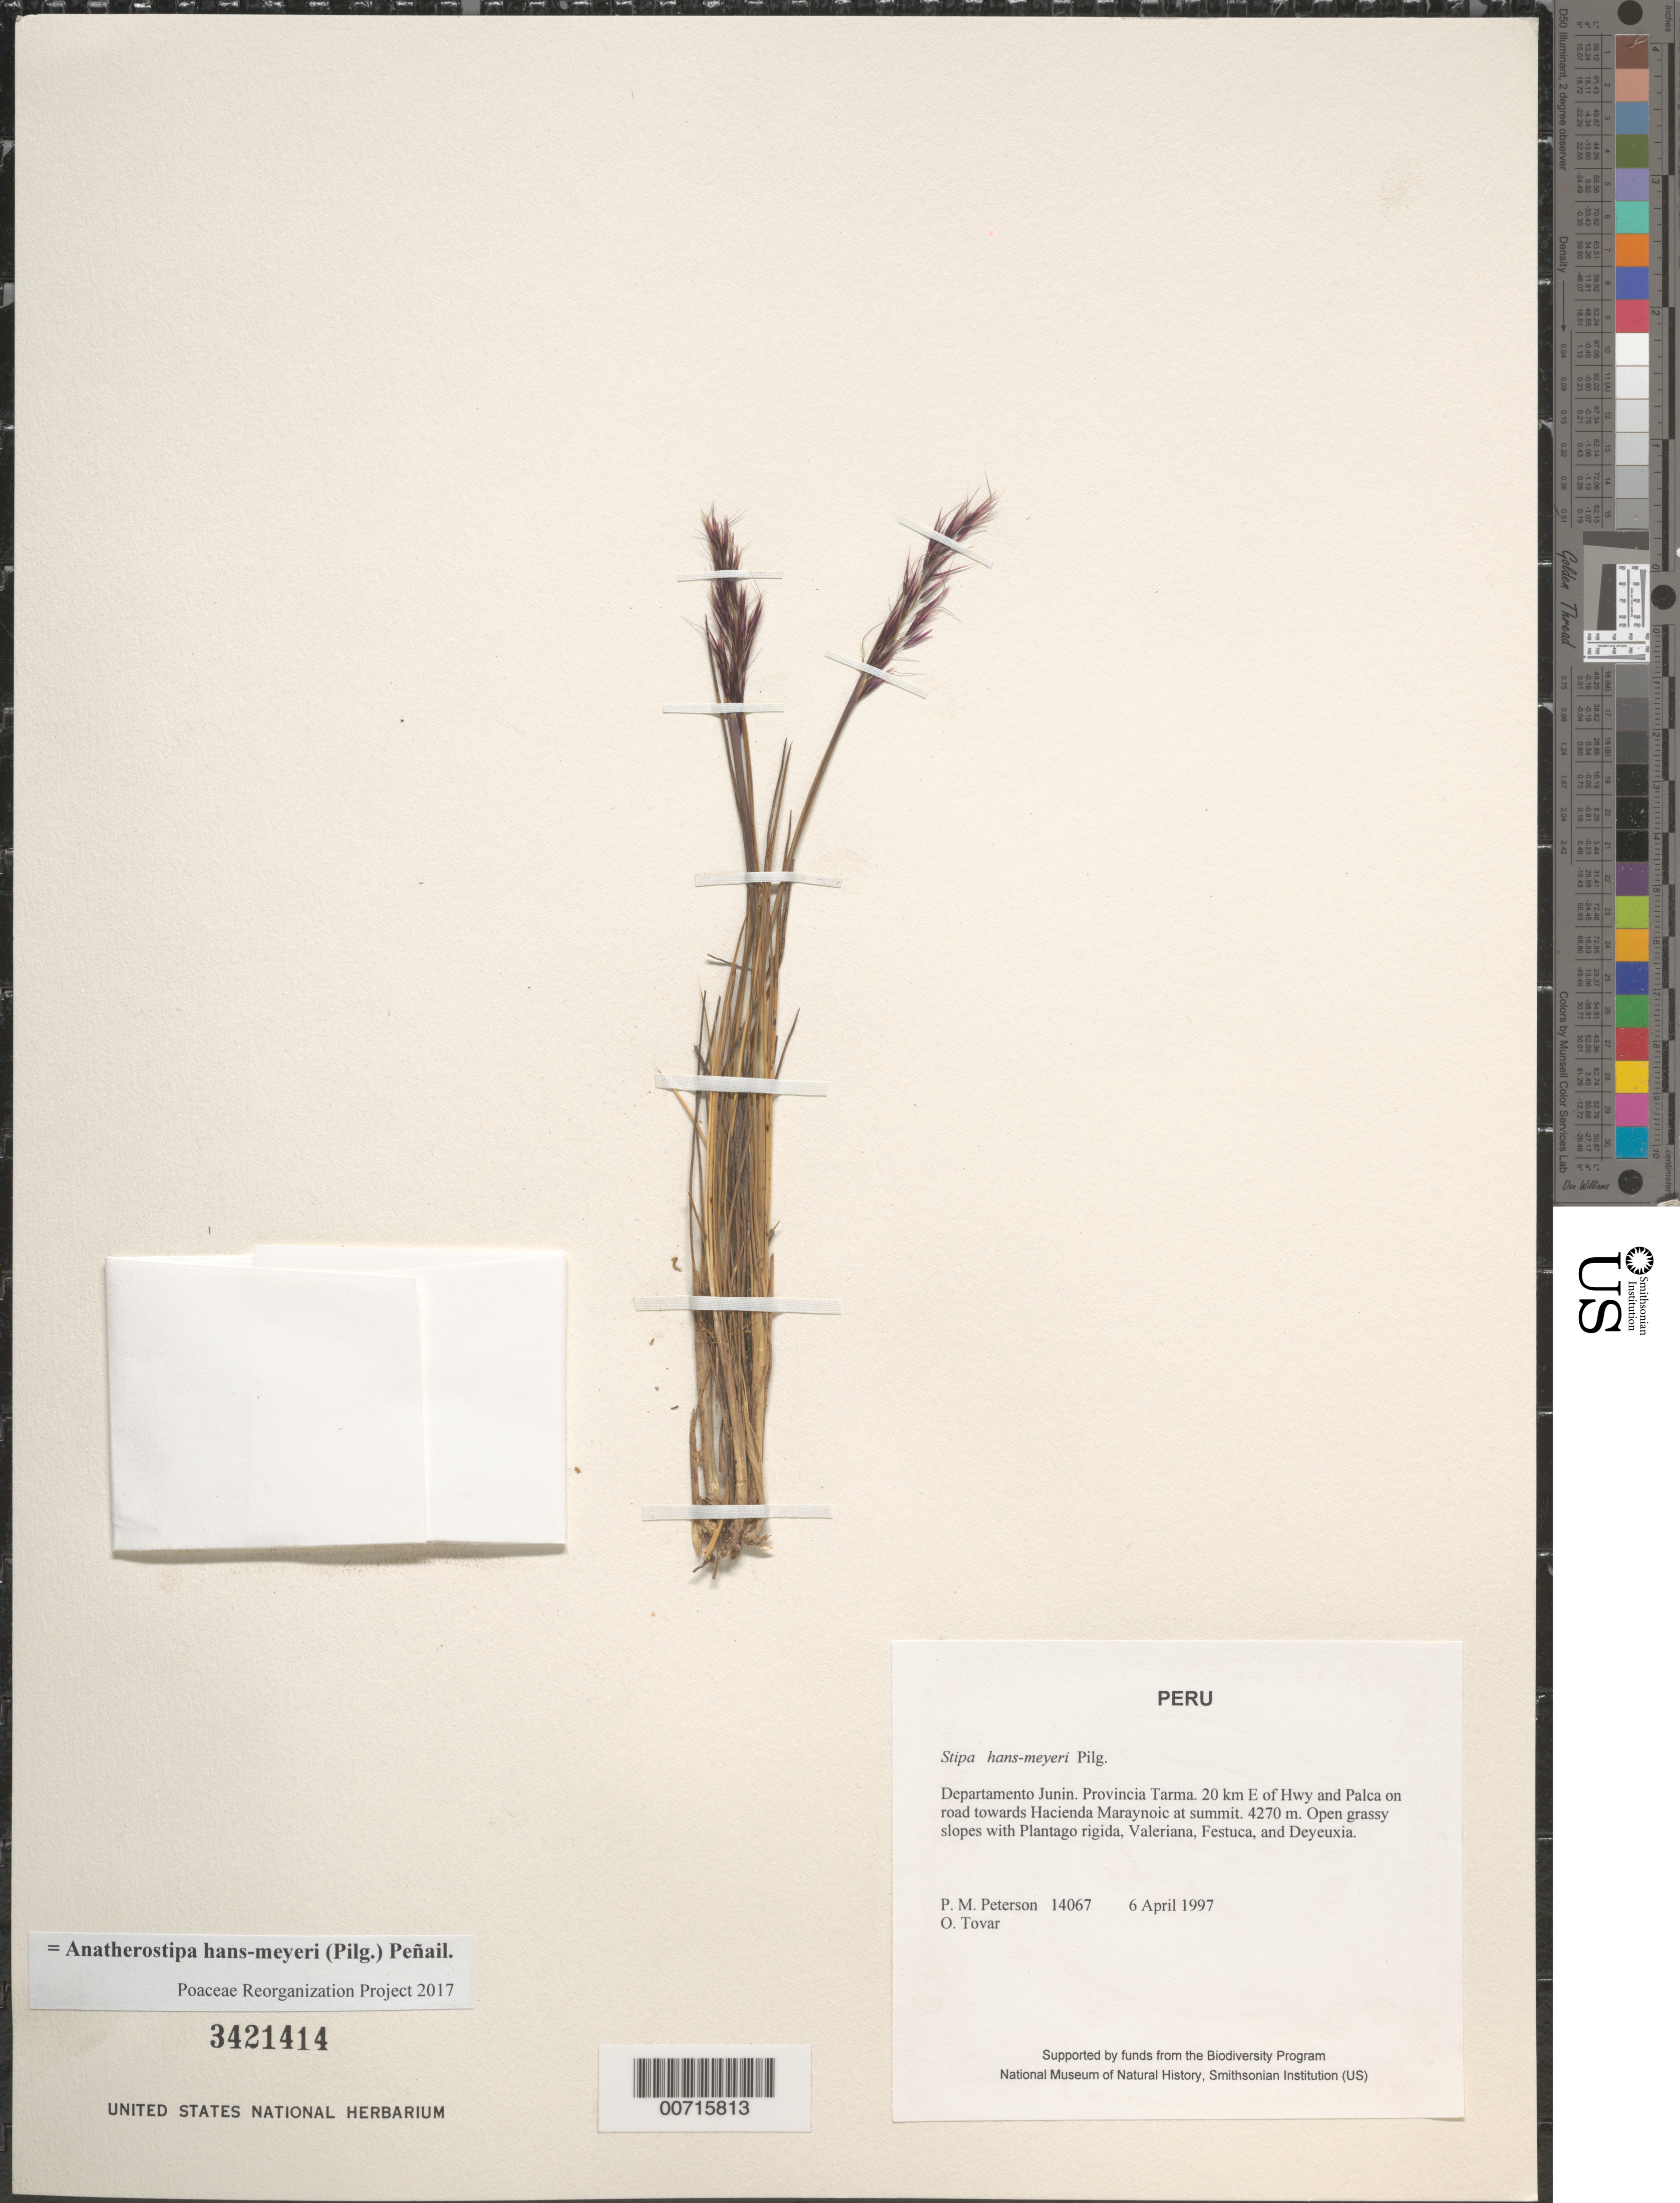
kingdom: Plantae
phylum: Tracheophyta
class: Liliopsida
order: Poales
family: Poaceae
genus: Anatherostipa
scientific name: Anatherostipa hans-meyeri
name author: (Pilg.) Peñailillo B.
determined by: Poaceae Reorganization Project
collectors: P. M. Peterson & Ó. Tovar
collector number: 14067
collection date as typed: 06 Apr 1997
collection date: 1997-04-06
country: Peru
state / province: Junín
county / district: Tarma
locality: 20 km E of Hwy and Palca on road towards Hacienda Maraynoic at summit.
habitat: Open grassy slopes with Plantago rigida, Valeriana, Festuca, and Deyeuxia.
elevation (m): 4270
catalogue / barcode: US 3421414